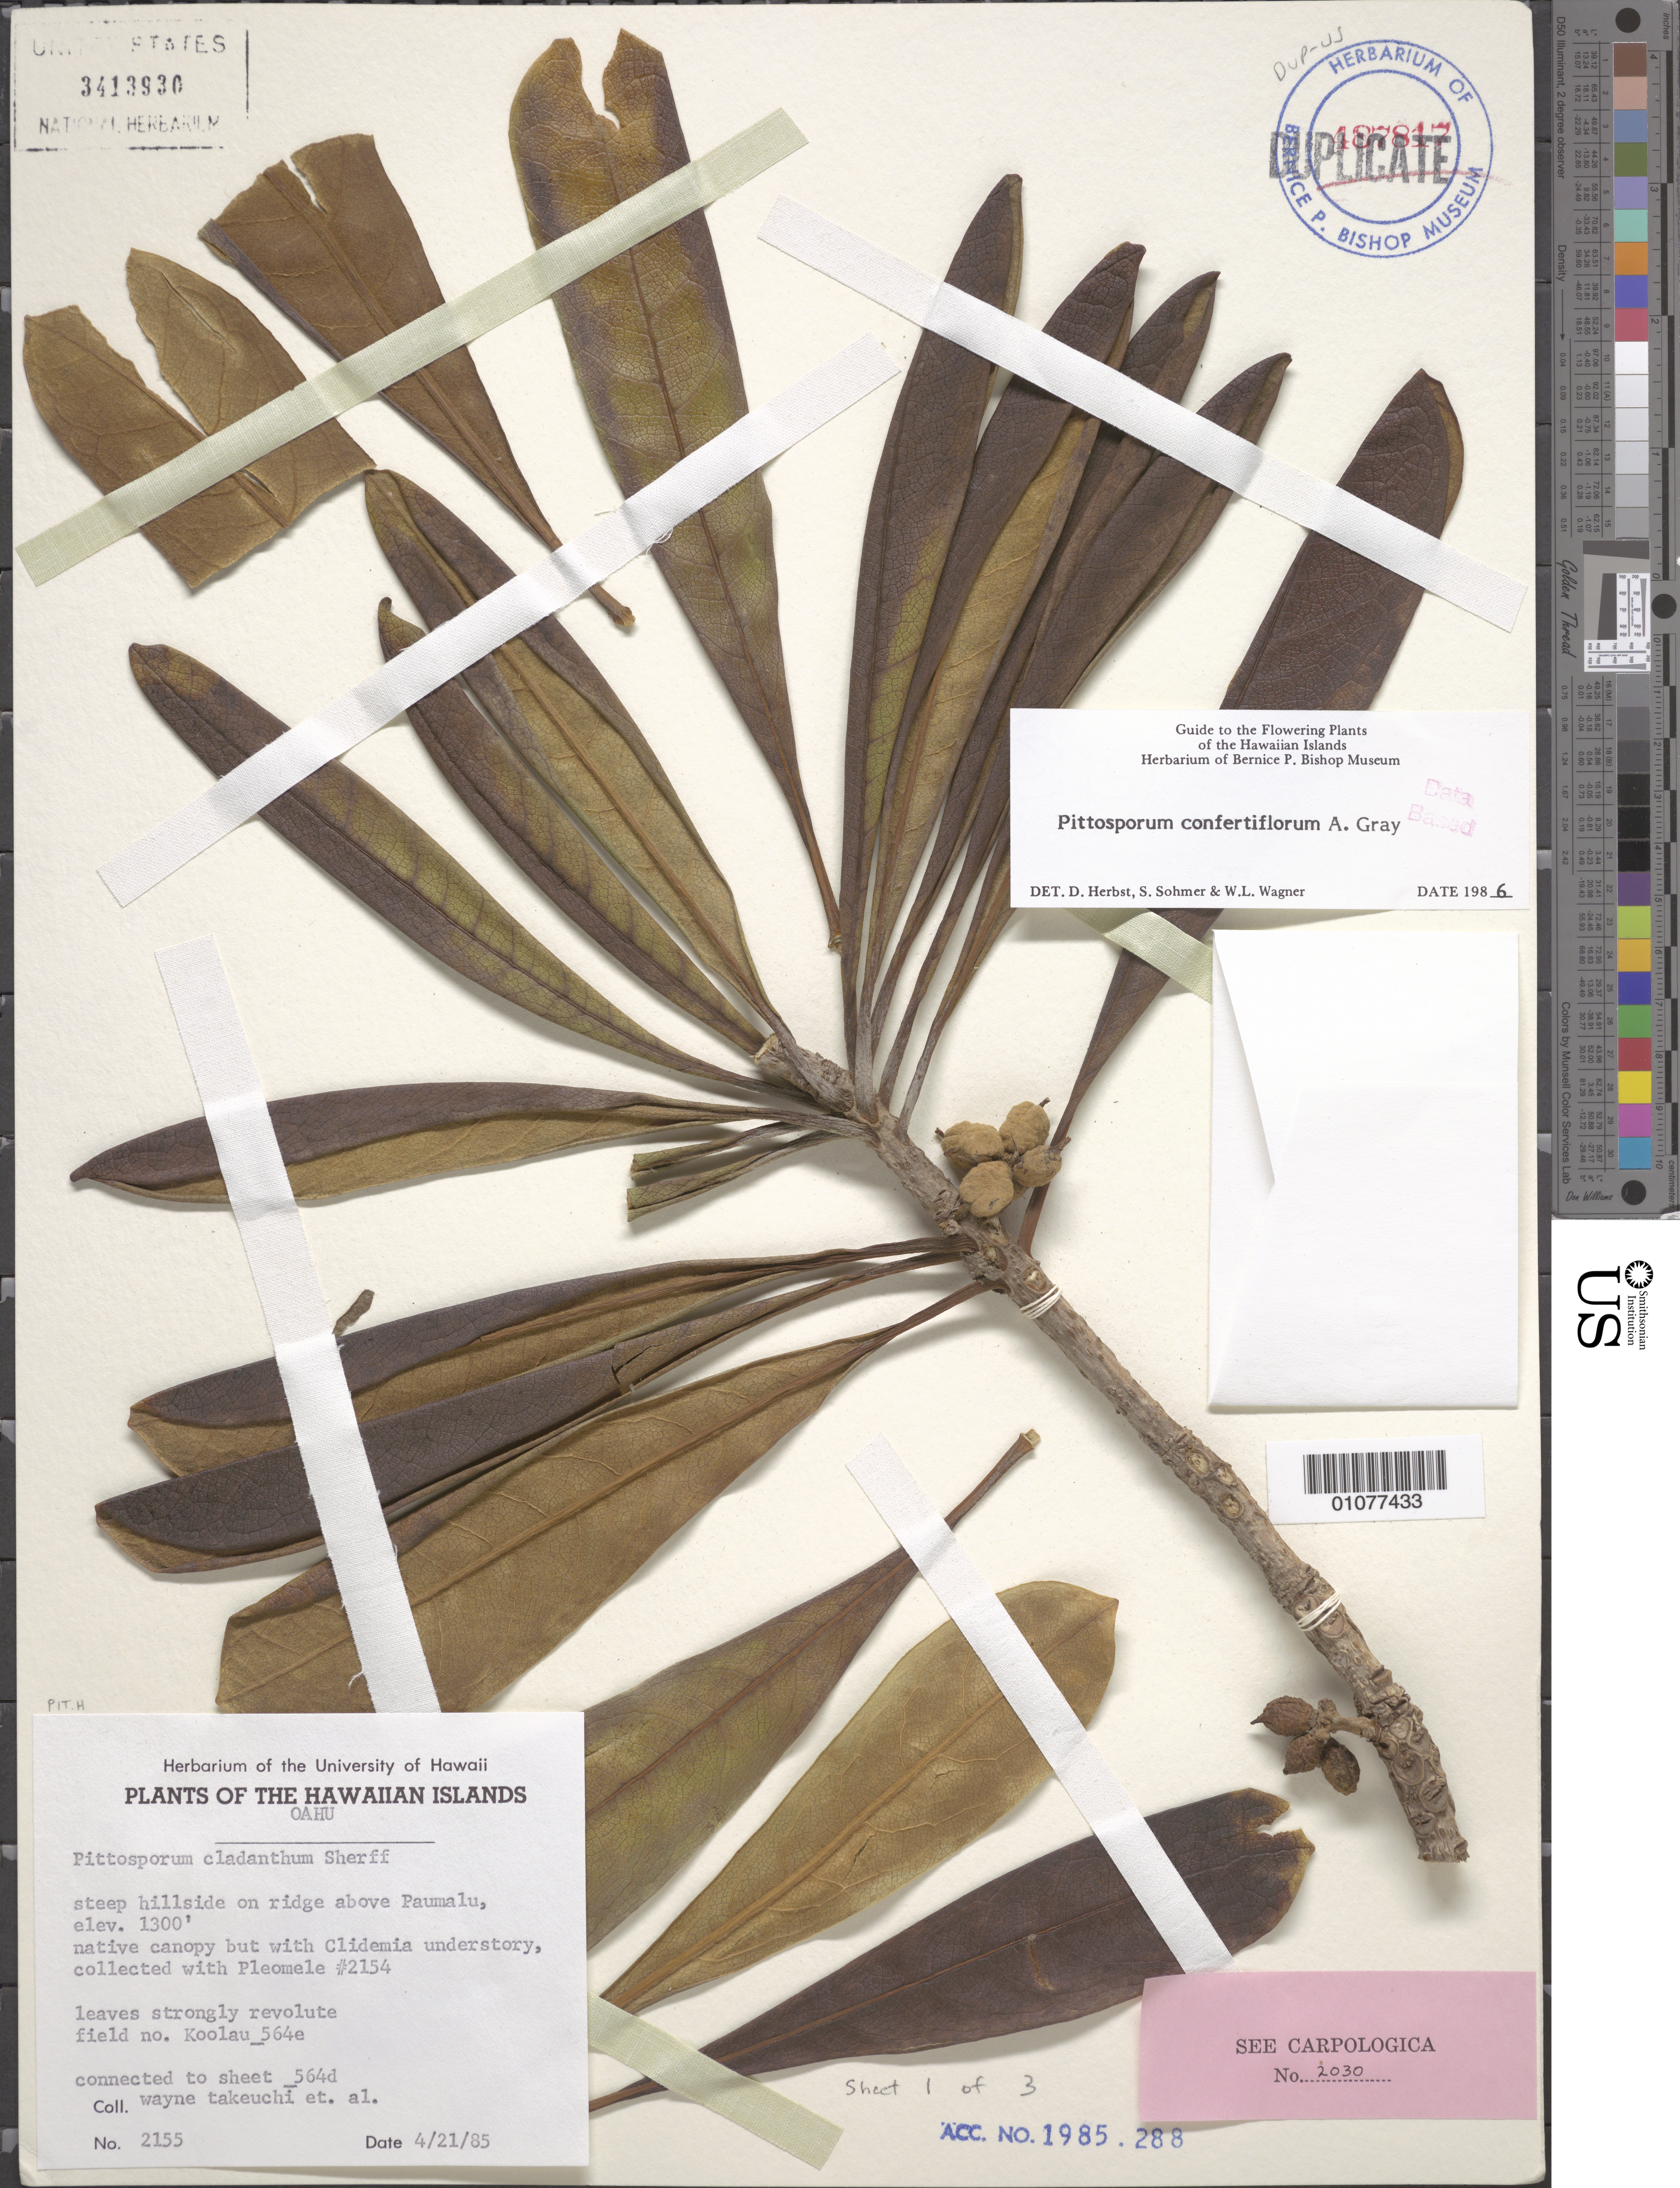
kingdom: Plantae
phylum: Tracheophyta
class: Magnoliopsida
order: Apiales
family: Pittosporaceae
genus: Pittosporum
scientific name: Pittosporum confertiflorum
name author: A. Gray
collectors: W. N. Takeuchi et al.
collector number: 2155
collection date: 1985-04-21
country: United States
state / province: Hawaii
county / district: Honolulu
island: Oahu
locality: Steep hillside on ridge above Paumalu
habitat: native canopy with Clidemia understory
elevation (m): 396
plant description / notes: "sheet 1 of 3," but other two sheets not found. also references carpologica 2030 and "sheet_564d."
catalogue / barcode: US 3413930